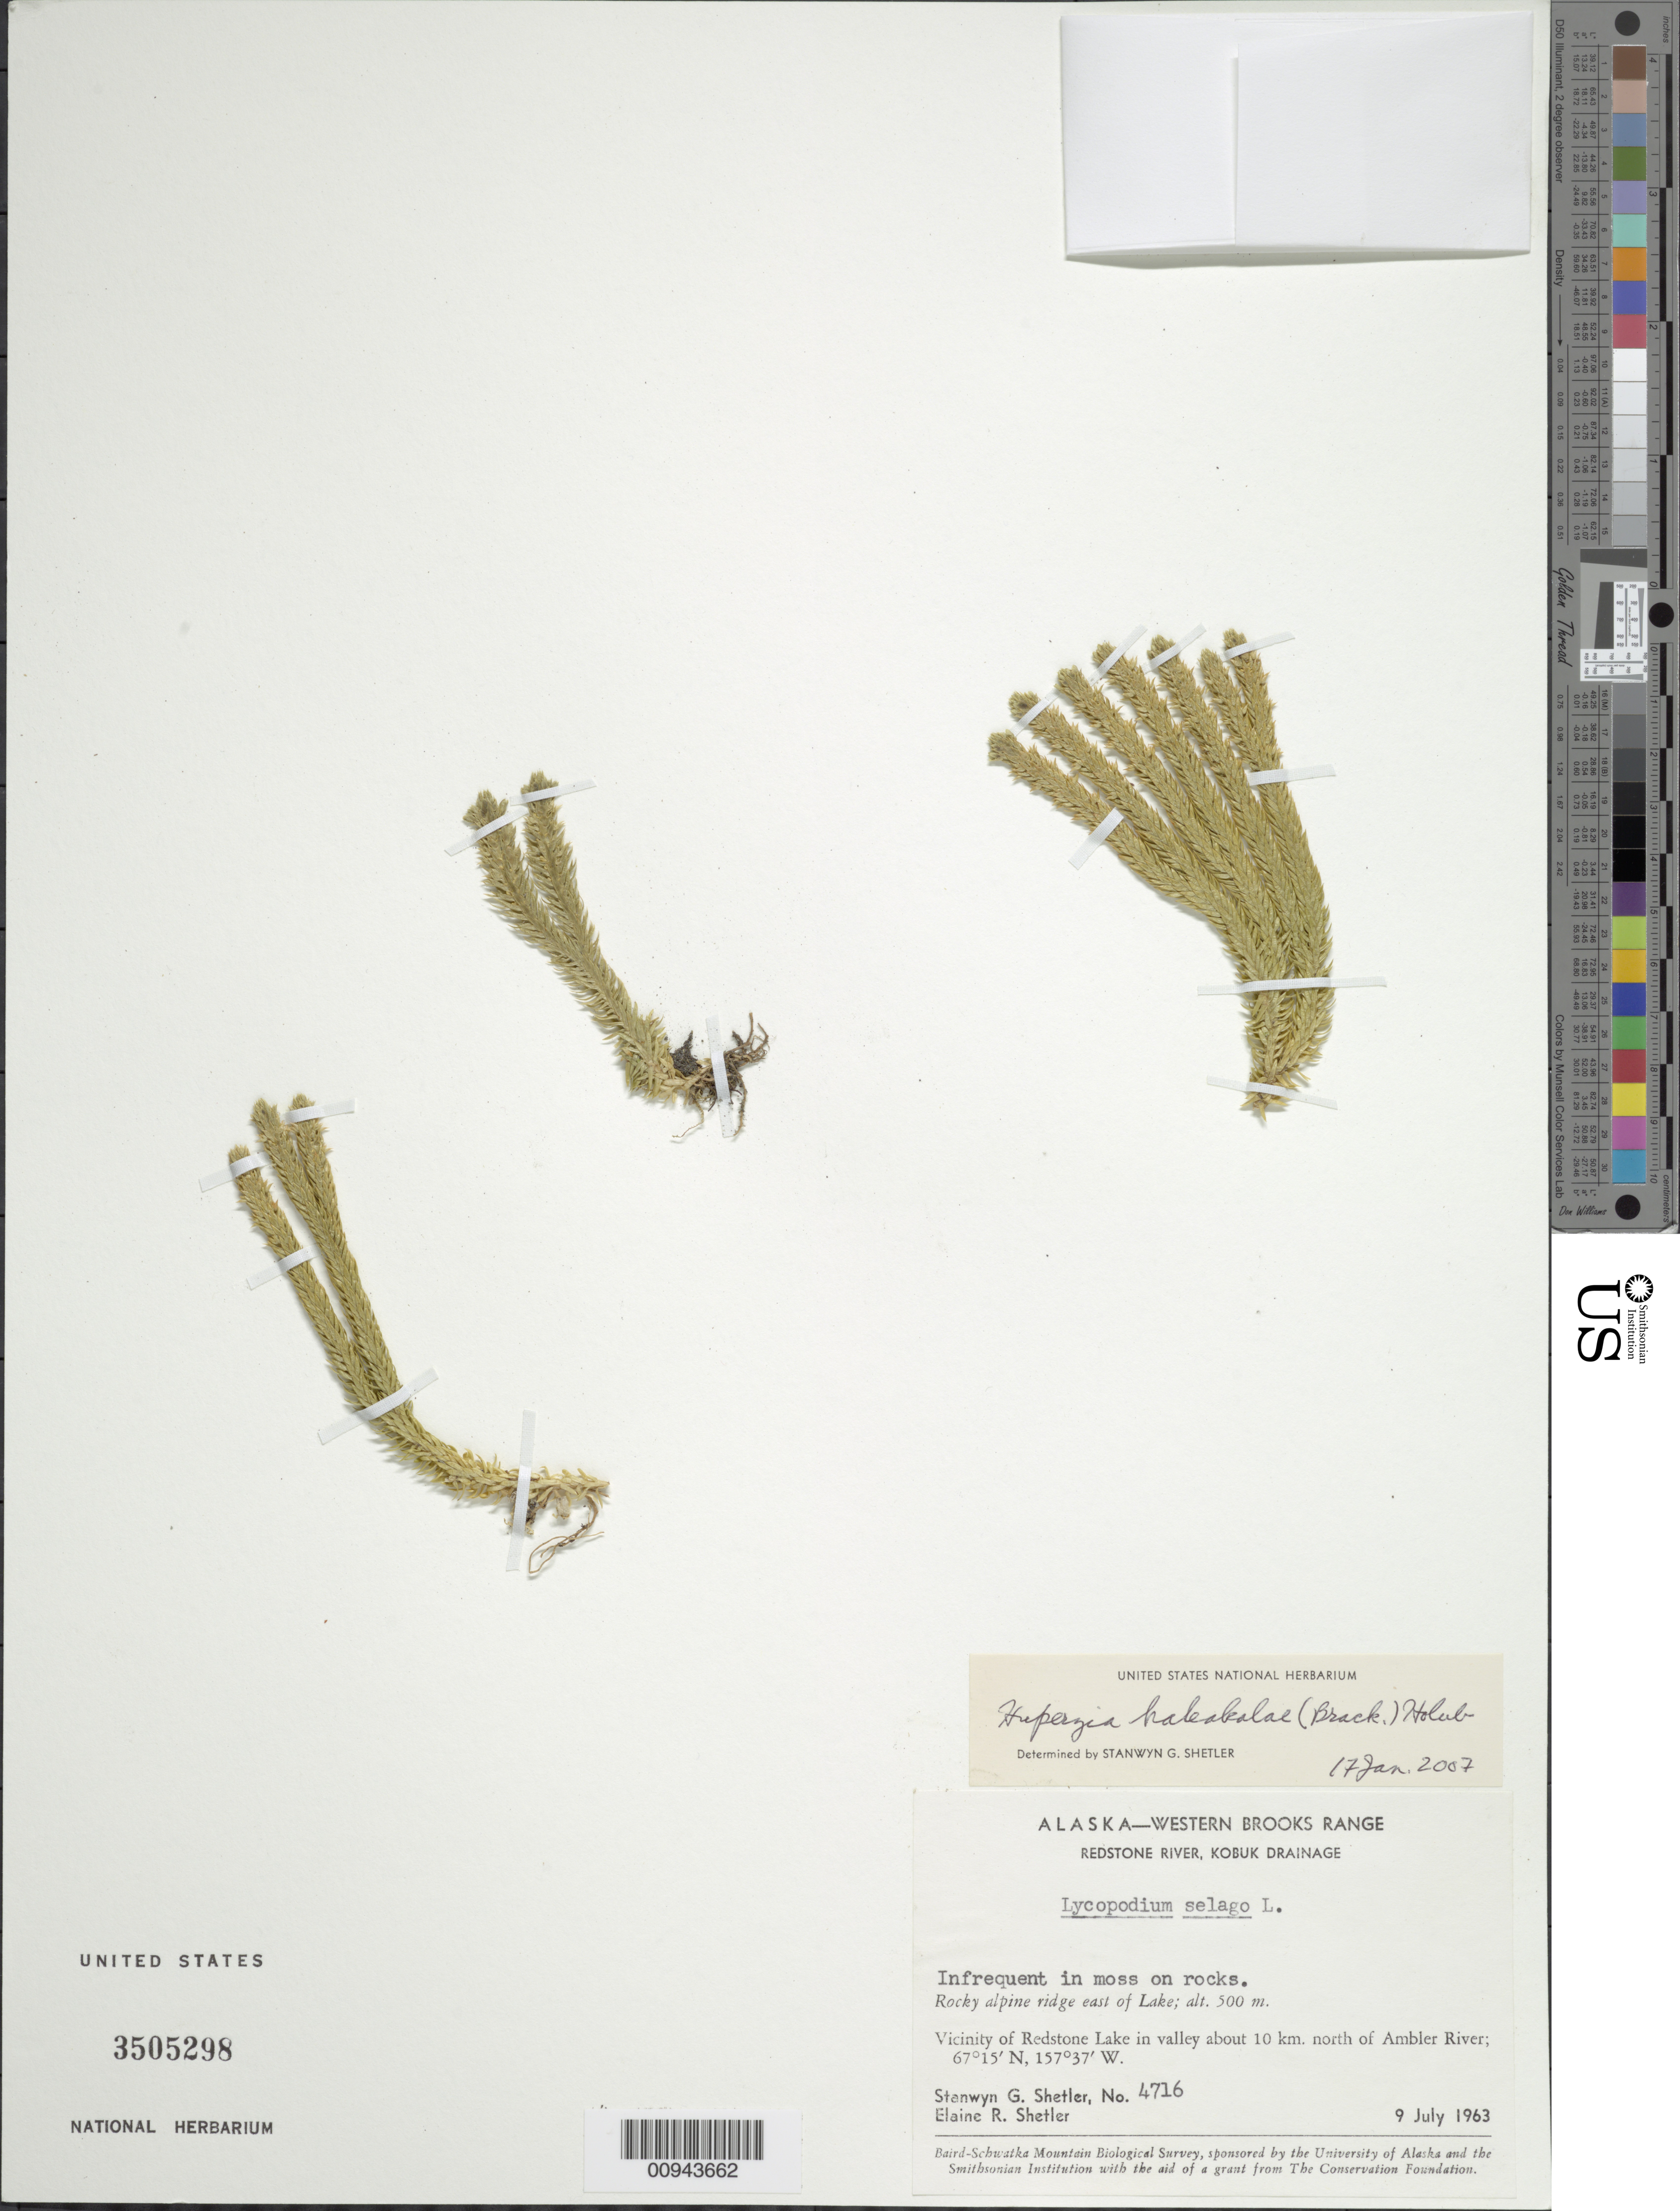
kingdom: Plantae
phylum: Tracheophyta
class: Lycopodiopsida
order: Lycopodiales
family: Lycopodiaceae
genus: Huperzia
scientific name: Huperzia haleakalae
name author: (Brack.) Holub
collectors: S. Shetler & E. R. Shetler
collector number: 4716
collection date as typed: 09 Jul 1963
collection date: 1963-07-09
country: United States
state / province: Alaska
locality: Vicinity of Redstone Lake in valley about 10 km. north of Ambler River. Western Brooks Range, Redstone River, Kobuk Drainage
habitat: Rocky alpine ridge east of Lake. In moss on rocks.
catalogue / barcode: US 3505298